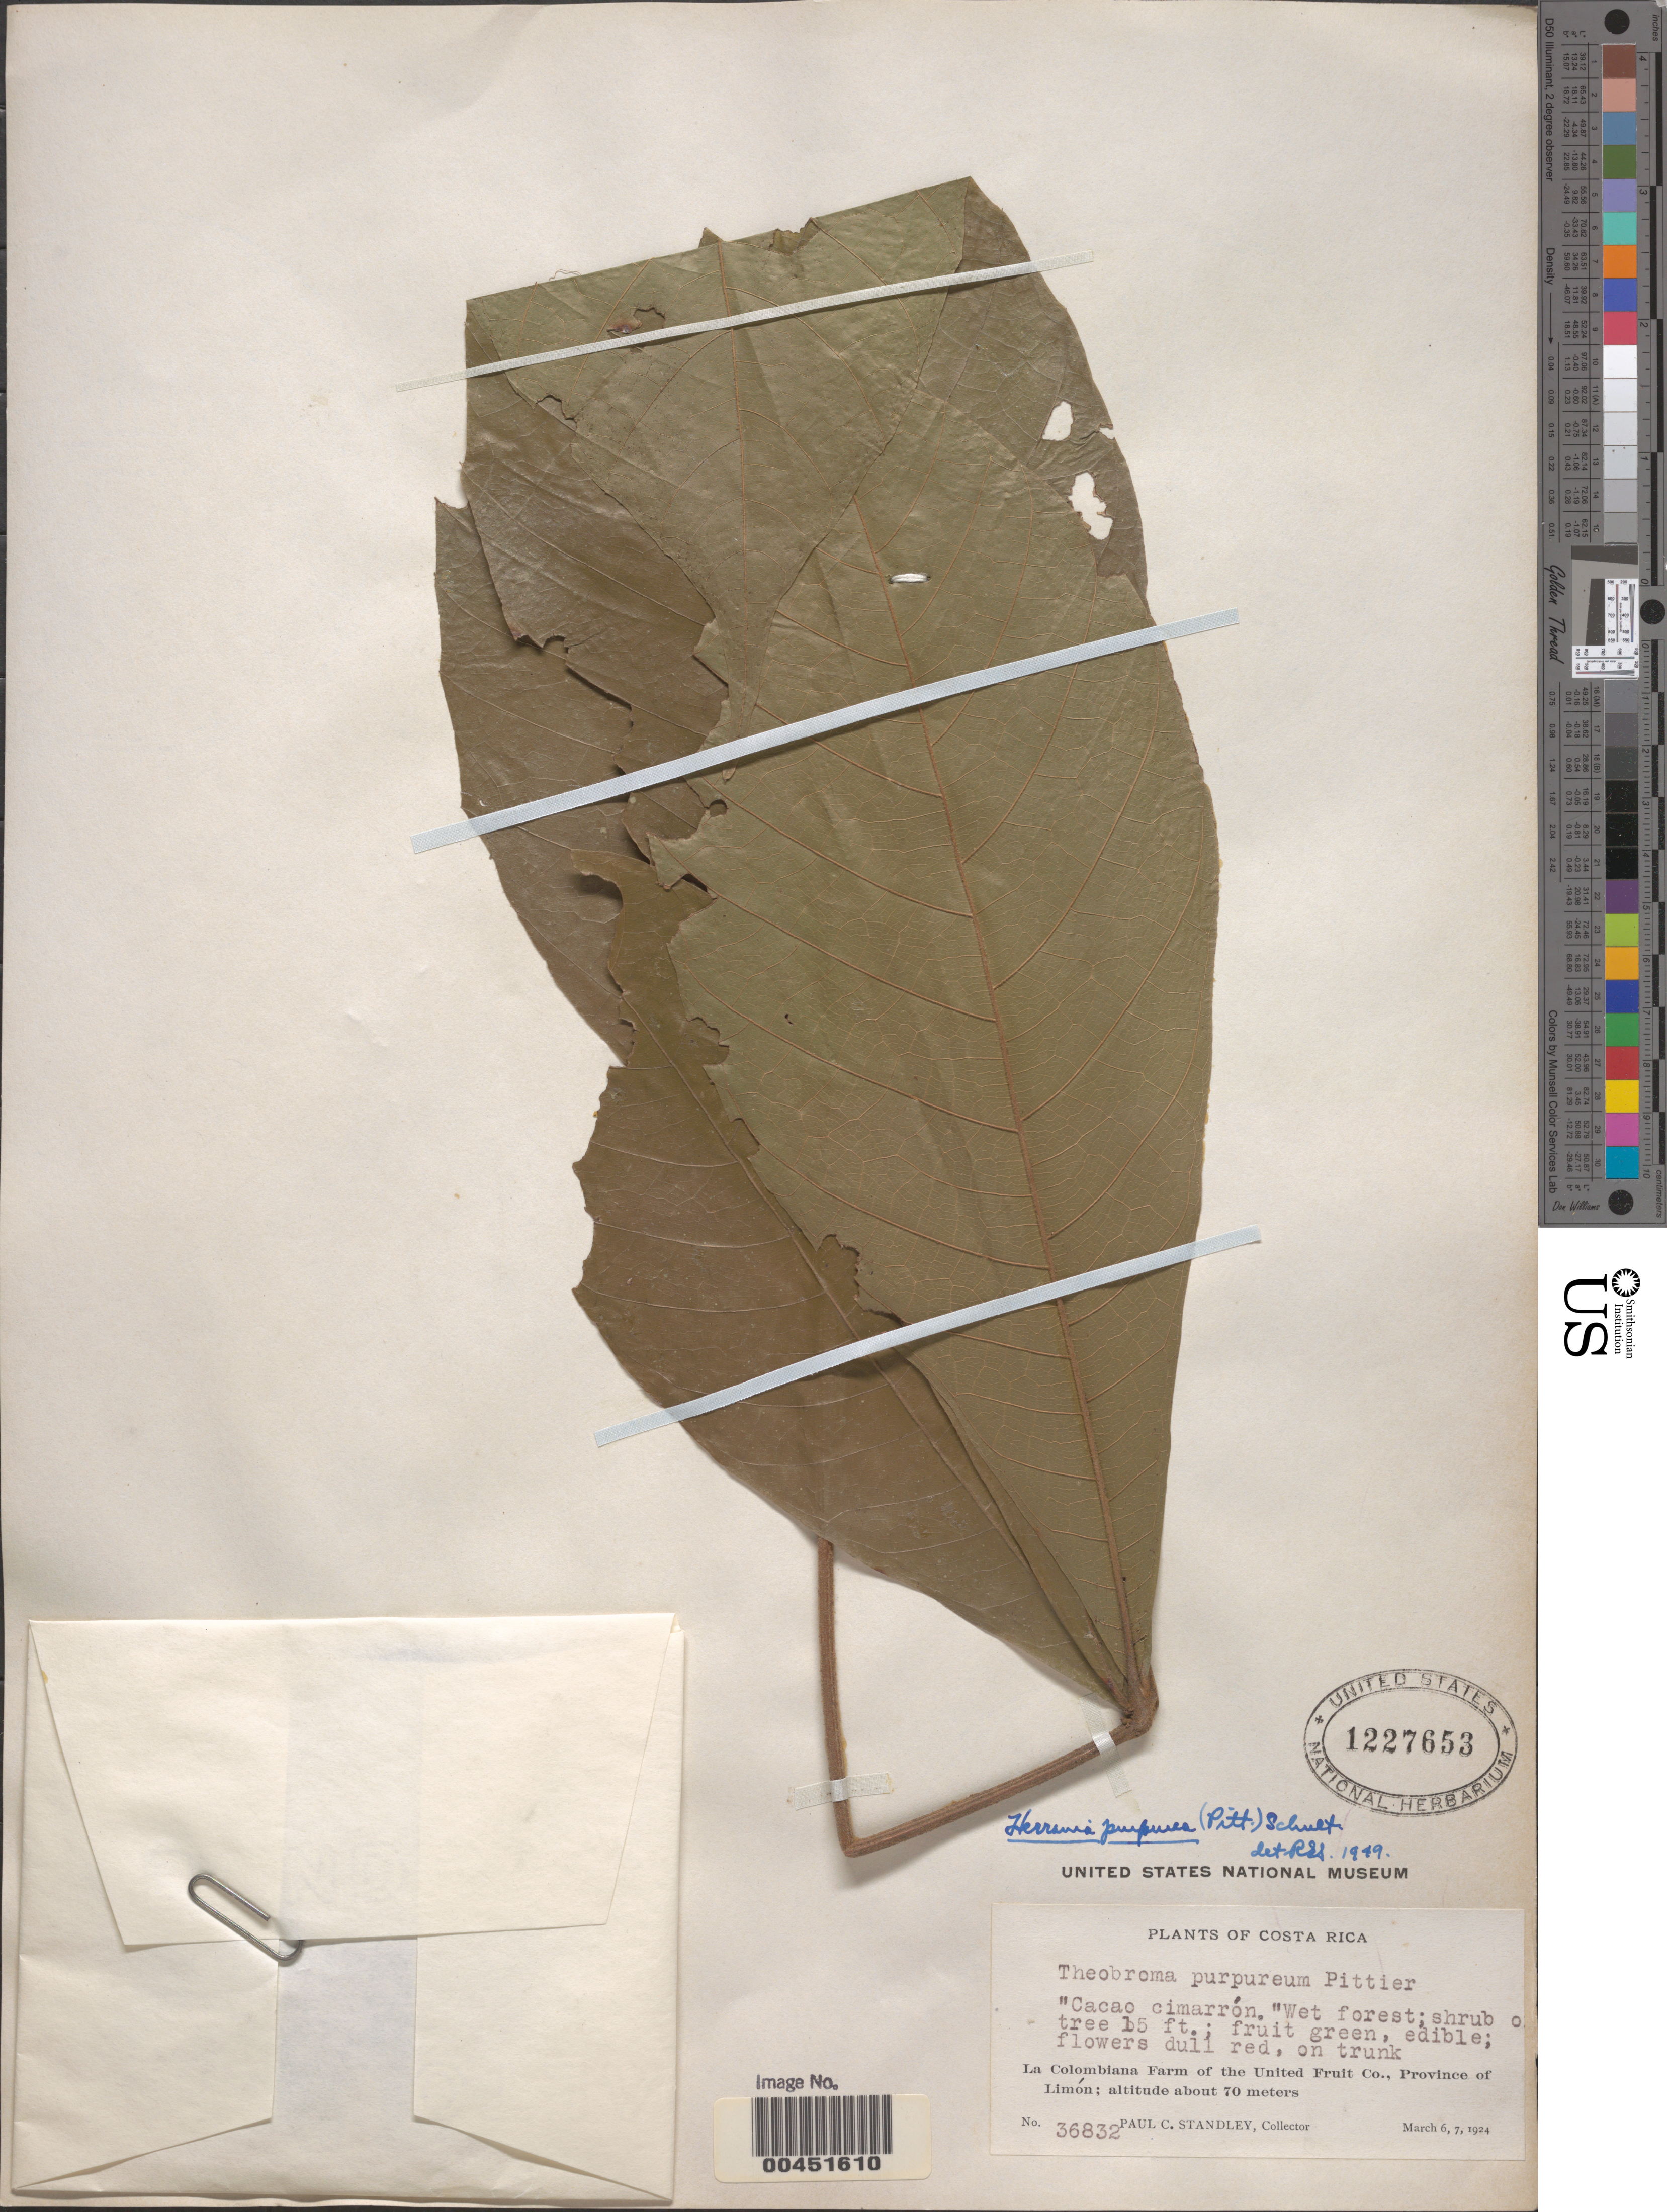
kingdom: Plantae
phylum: Tracheophyta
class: Magnoliopsida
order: Malvales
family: Malvaceae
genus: Theobroma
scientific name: Theobroma purpureum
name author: Pittier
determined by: Dorr, L. J., (BOT), Smithsonian Institution - National Museum of Natural History (UNITED STATES)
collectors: P. C. Standley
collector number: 36832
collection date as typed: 06 Mar 1924 to 07 Mar 1924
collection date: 1924-03-06/1924-03-07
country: Costa Rica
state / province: Limón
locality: La Colombiana Farm of the United Fruit Co.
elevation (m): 70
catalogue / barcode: US 1227653